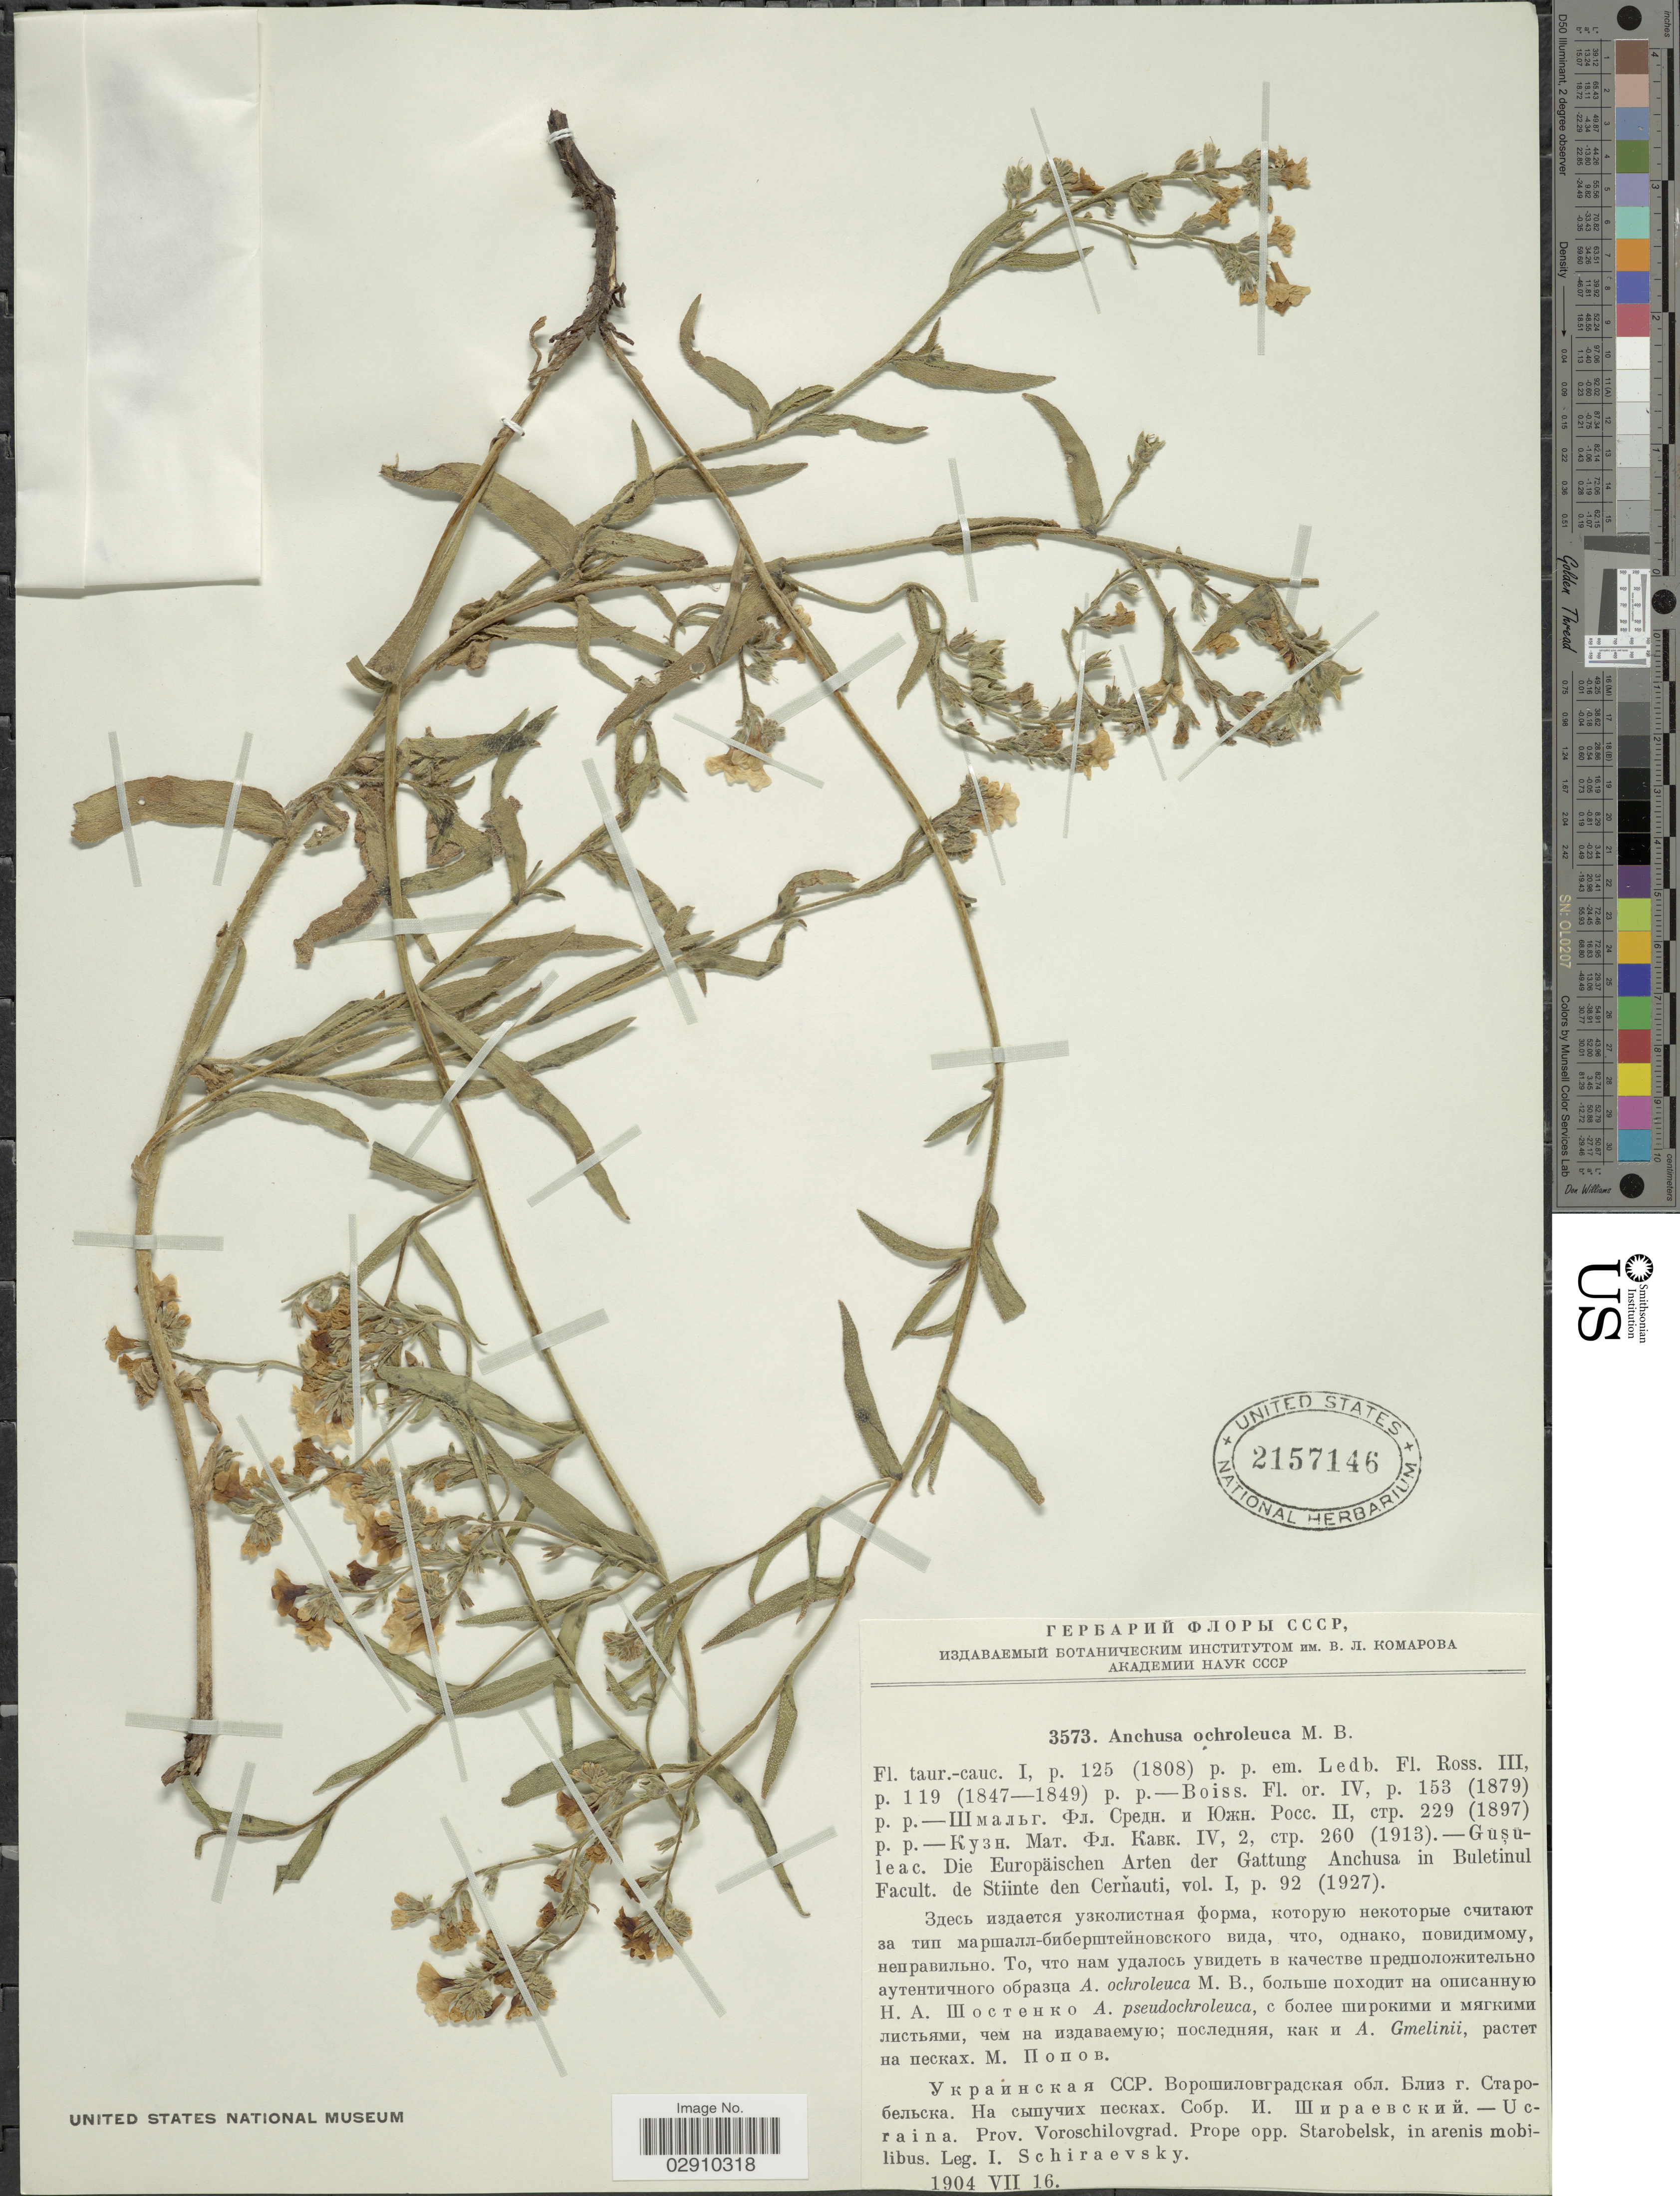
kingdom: Plantae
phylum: Tracheophyta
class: Magnoliopsida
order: Boraginales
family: Boraginaceae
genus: Anchusa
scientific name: Anchusa ochroleuca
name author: M. Bieb.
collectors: I. Schiraevsky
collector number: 3573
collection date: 1904-07-16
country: Ukraine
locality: Ucraina. Prov. Voroschilovragd. Prope opp. Starobelsk, in arenis mobilibus.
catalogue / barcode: US 2157146